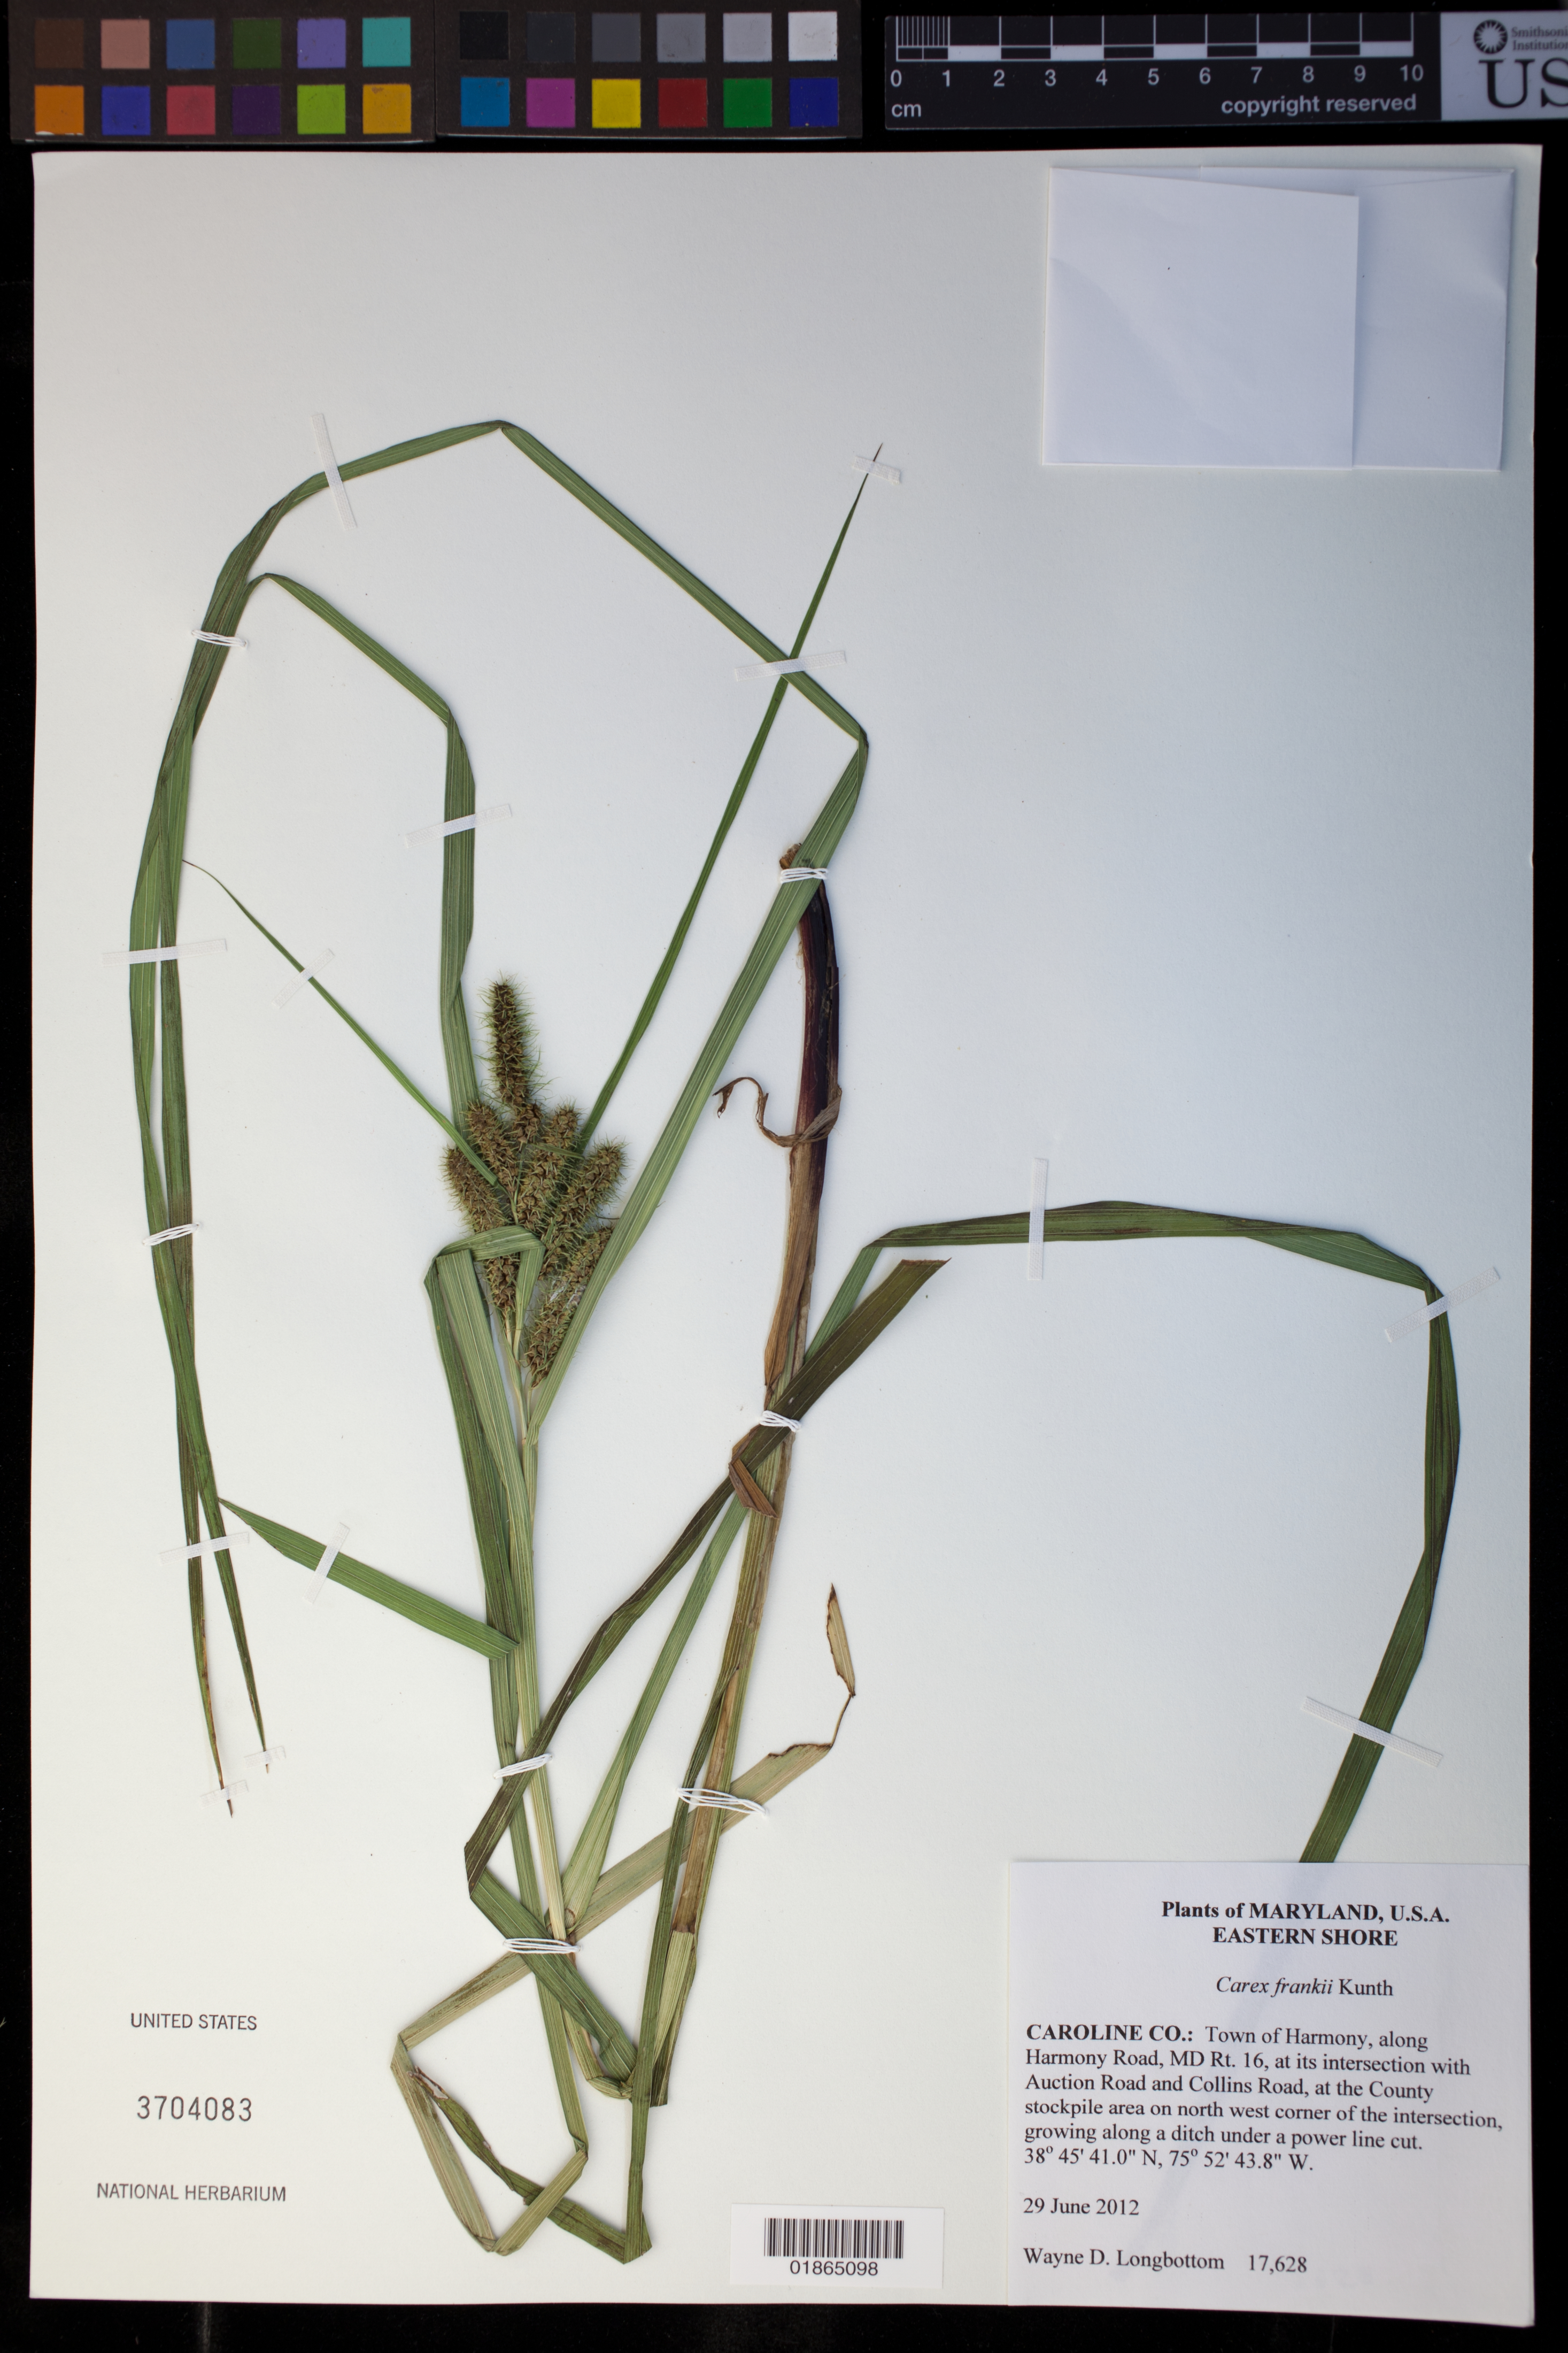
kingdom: Plantae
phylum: Tracheophyta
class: Liliopsida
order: Poales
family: Cyperaceae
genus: Carex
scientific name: Carex frankii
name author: Kunth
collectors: W. D. Longbottom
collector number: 17628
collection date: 2012-06-29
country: United States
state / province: Maryland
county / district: Caroline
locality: Caroline Co.: Town of Harmony, along Harmony Road, MD Rt. 16, at its intersection with Auction Road and Collins Road, at the County stockpile area on north west corner of the intersection.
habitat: Growing along a ditch under a power line cut.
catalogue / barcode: US 3704083